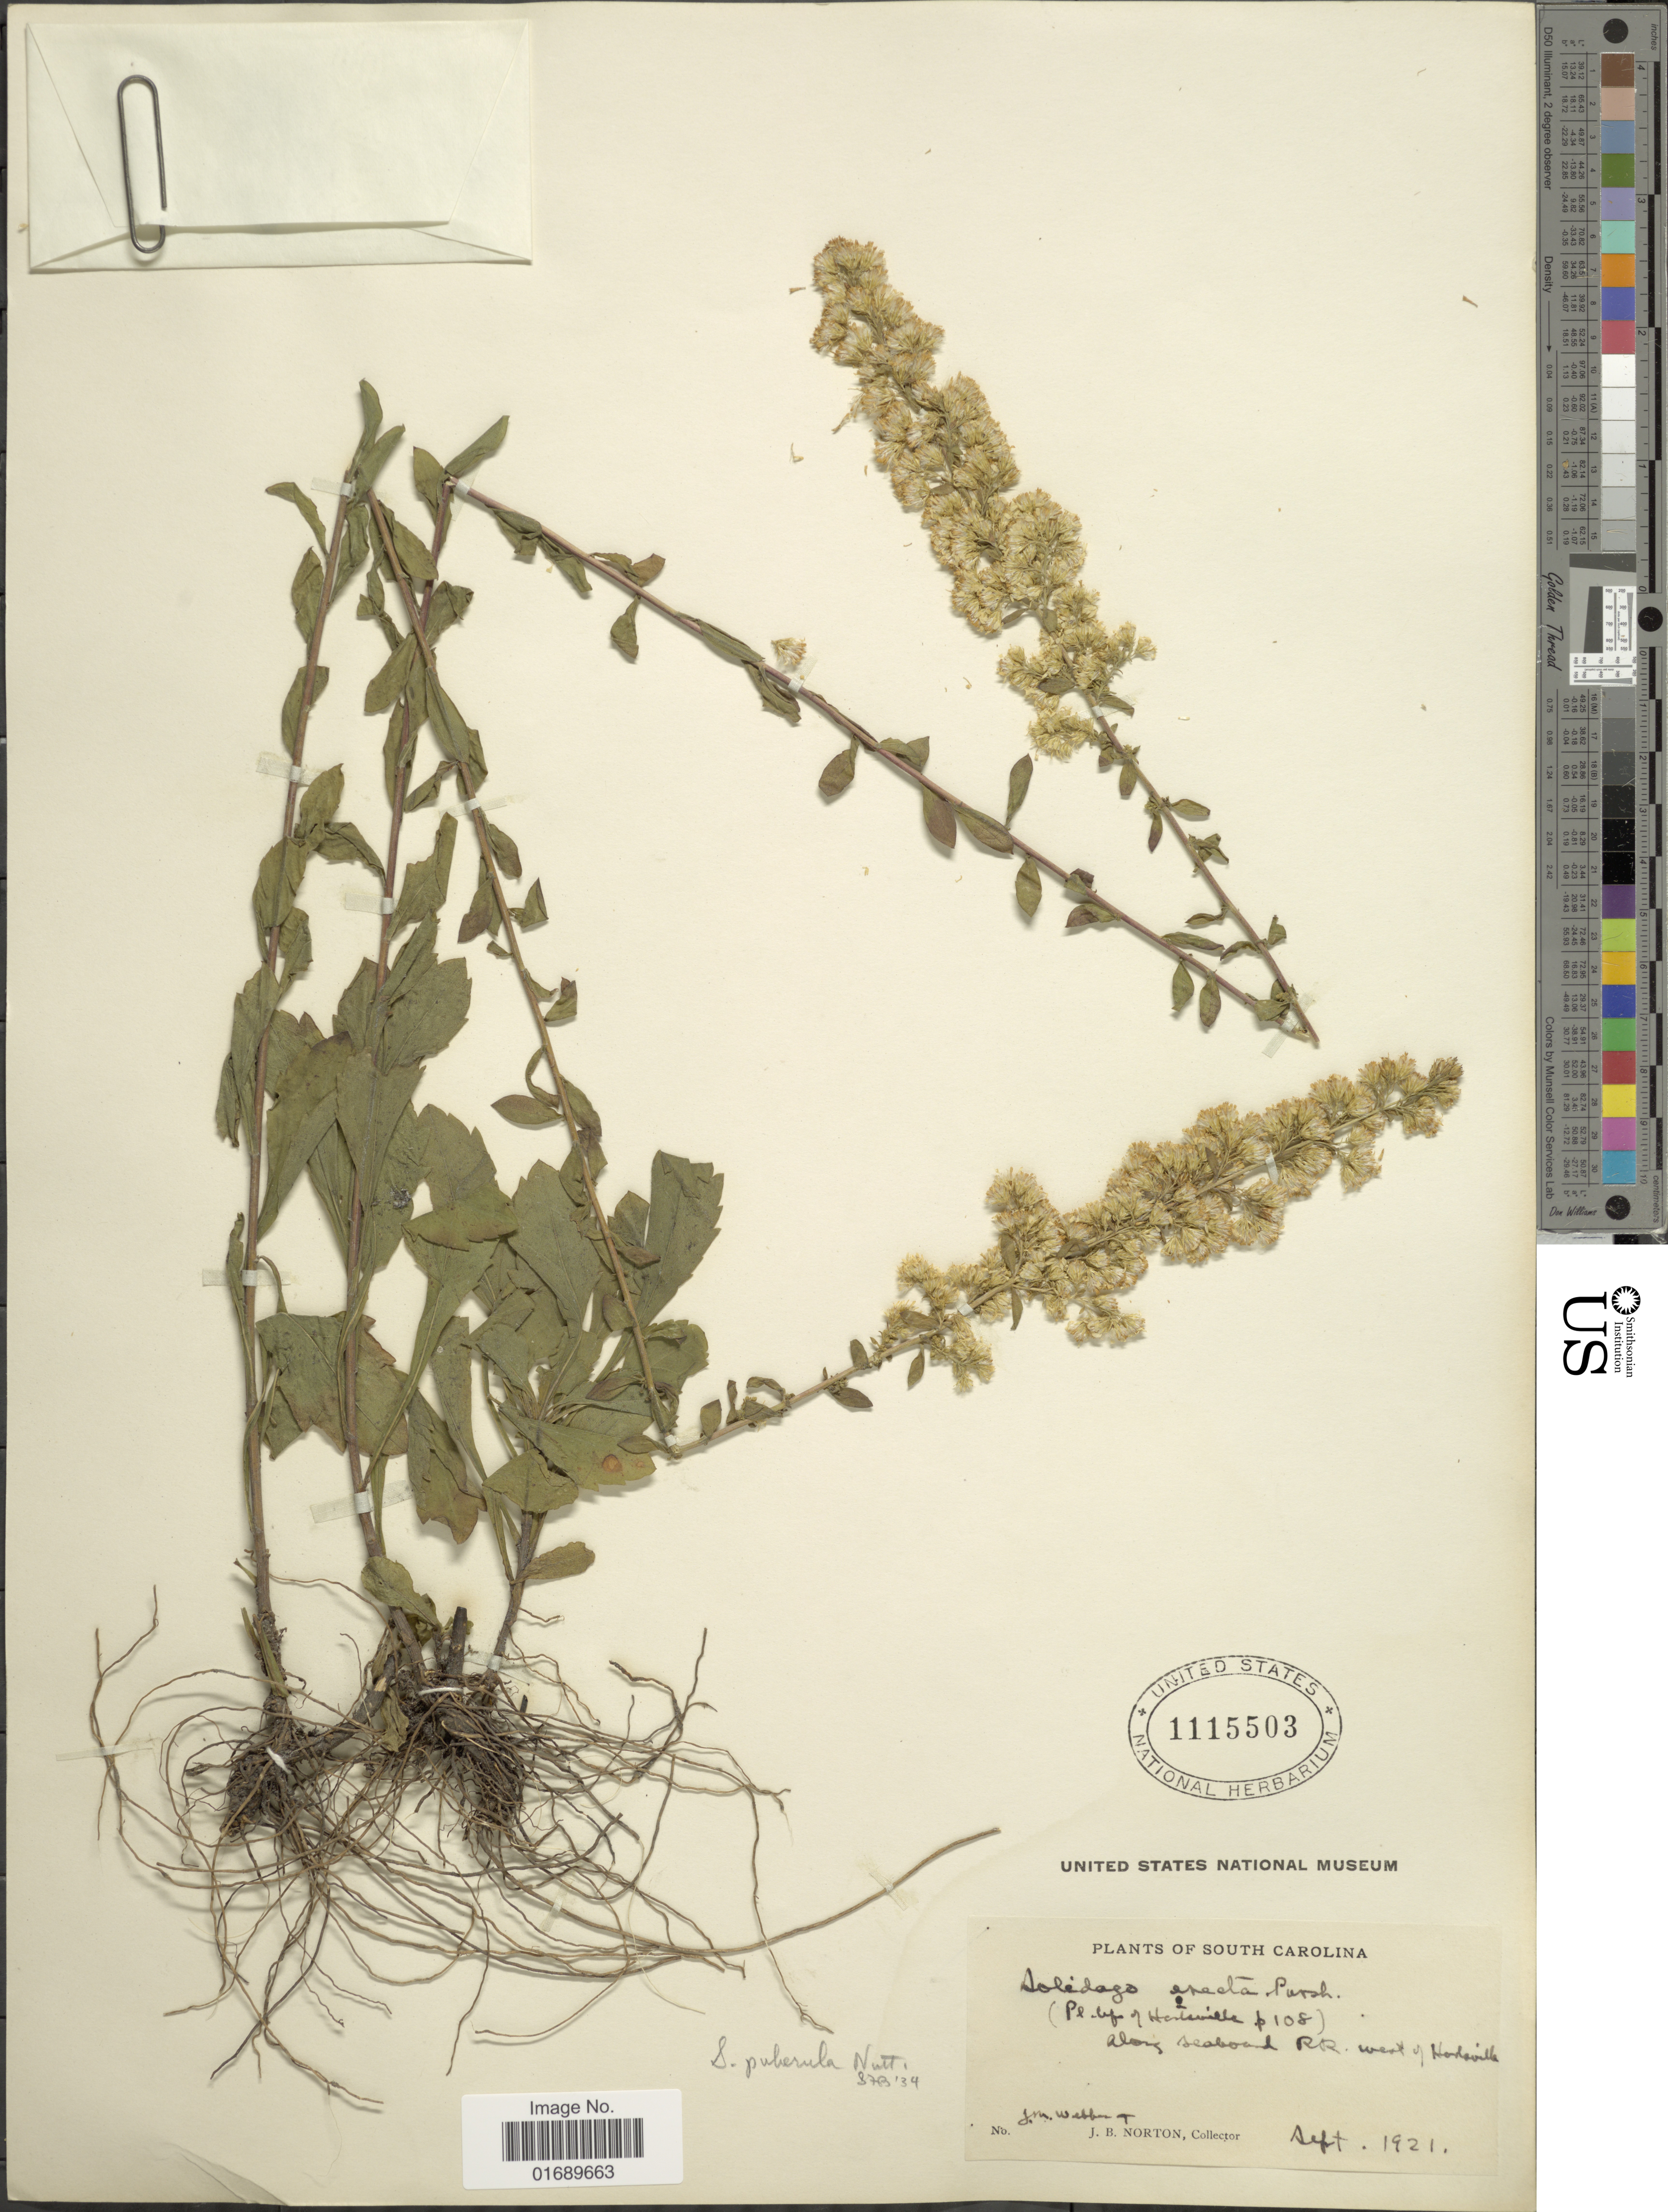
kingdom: Plantae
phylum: Tracheophyta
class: Magnoliopsida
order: Asterales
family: Asteraceae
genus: Solidago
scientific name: Solidago puberula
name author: Nutt.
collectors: J. M. Webber & J. B. Norton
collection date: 1921-09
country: United States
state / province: South Carolina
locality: Along seabound RR west of Hartsville.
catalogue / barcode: US 1115503